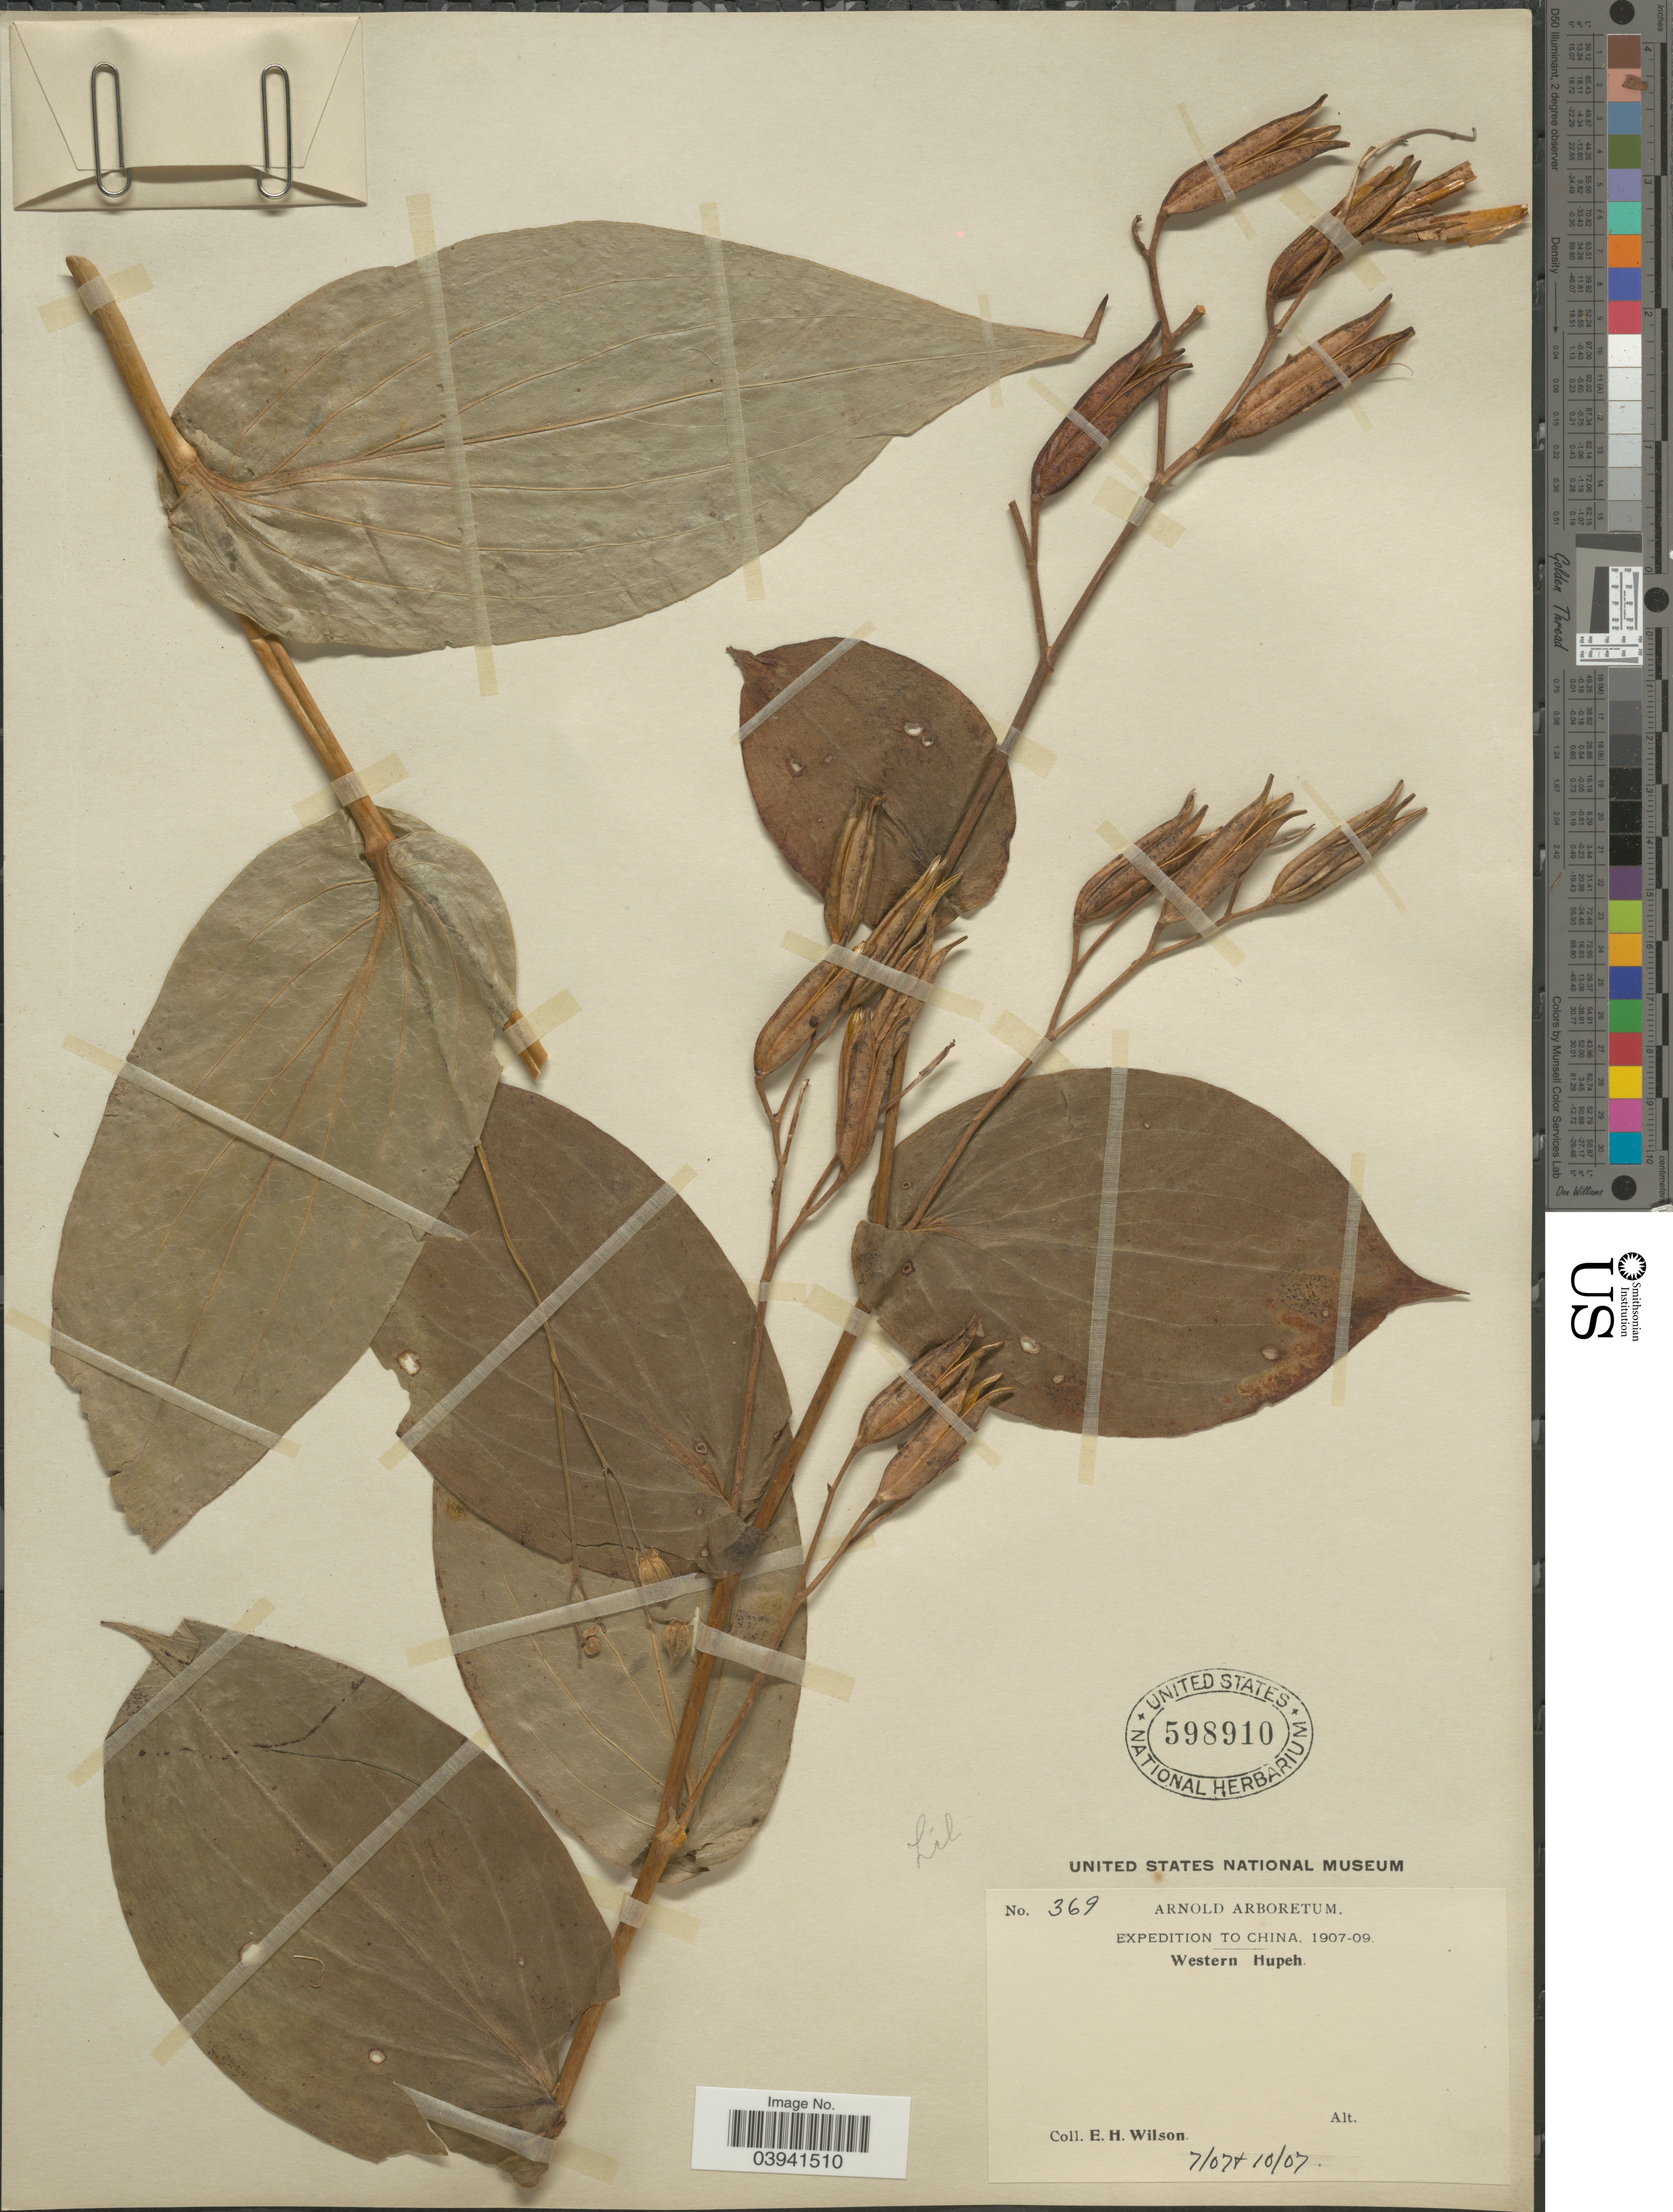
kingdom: Plantae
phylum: Tracheophyta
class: Liliopsida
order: Liliales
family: Liliaceae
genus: Tricyrtis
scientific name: Tricyrtis macropoda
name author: Miq.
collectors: E. Wilson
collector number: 369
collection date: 1907-07/1907-10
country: China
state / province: Hubei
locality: Western Hupeh.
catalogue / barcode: US 598910